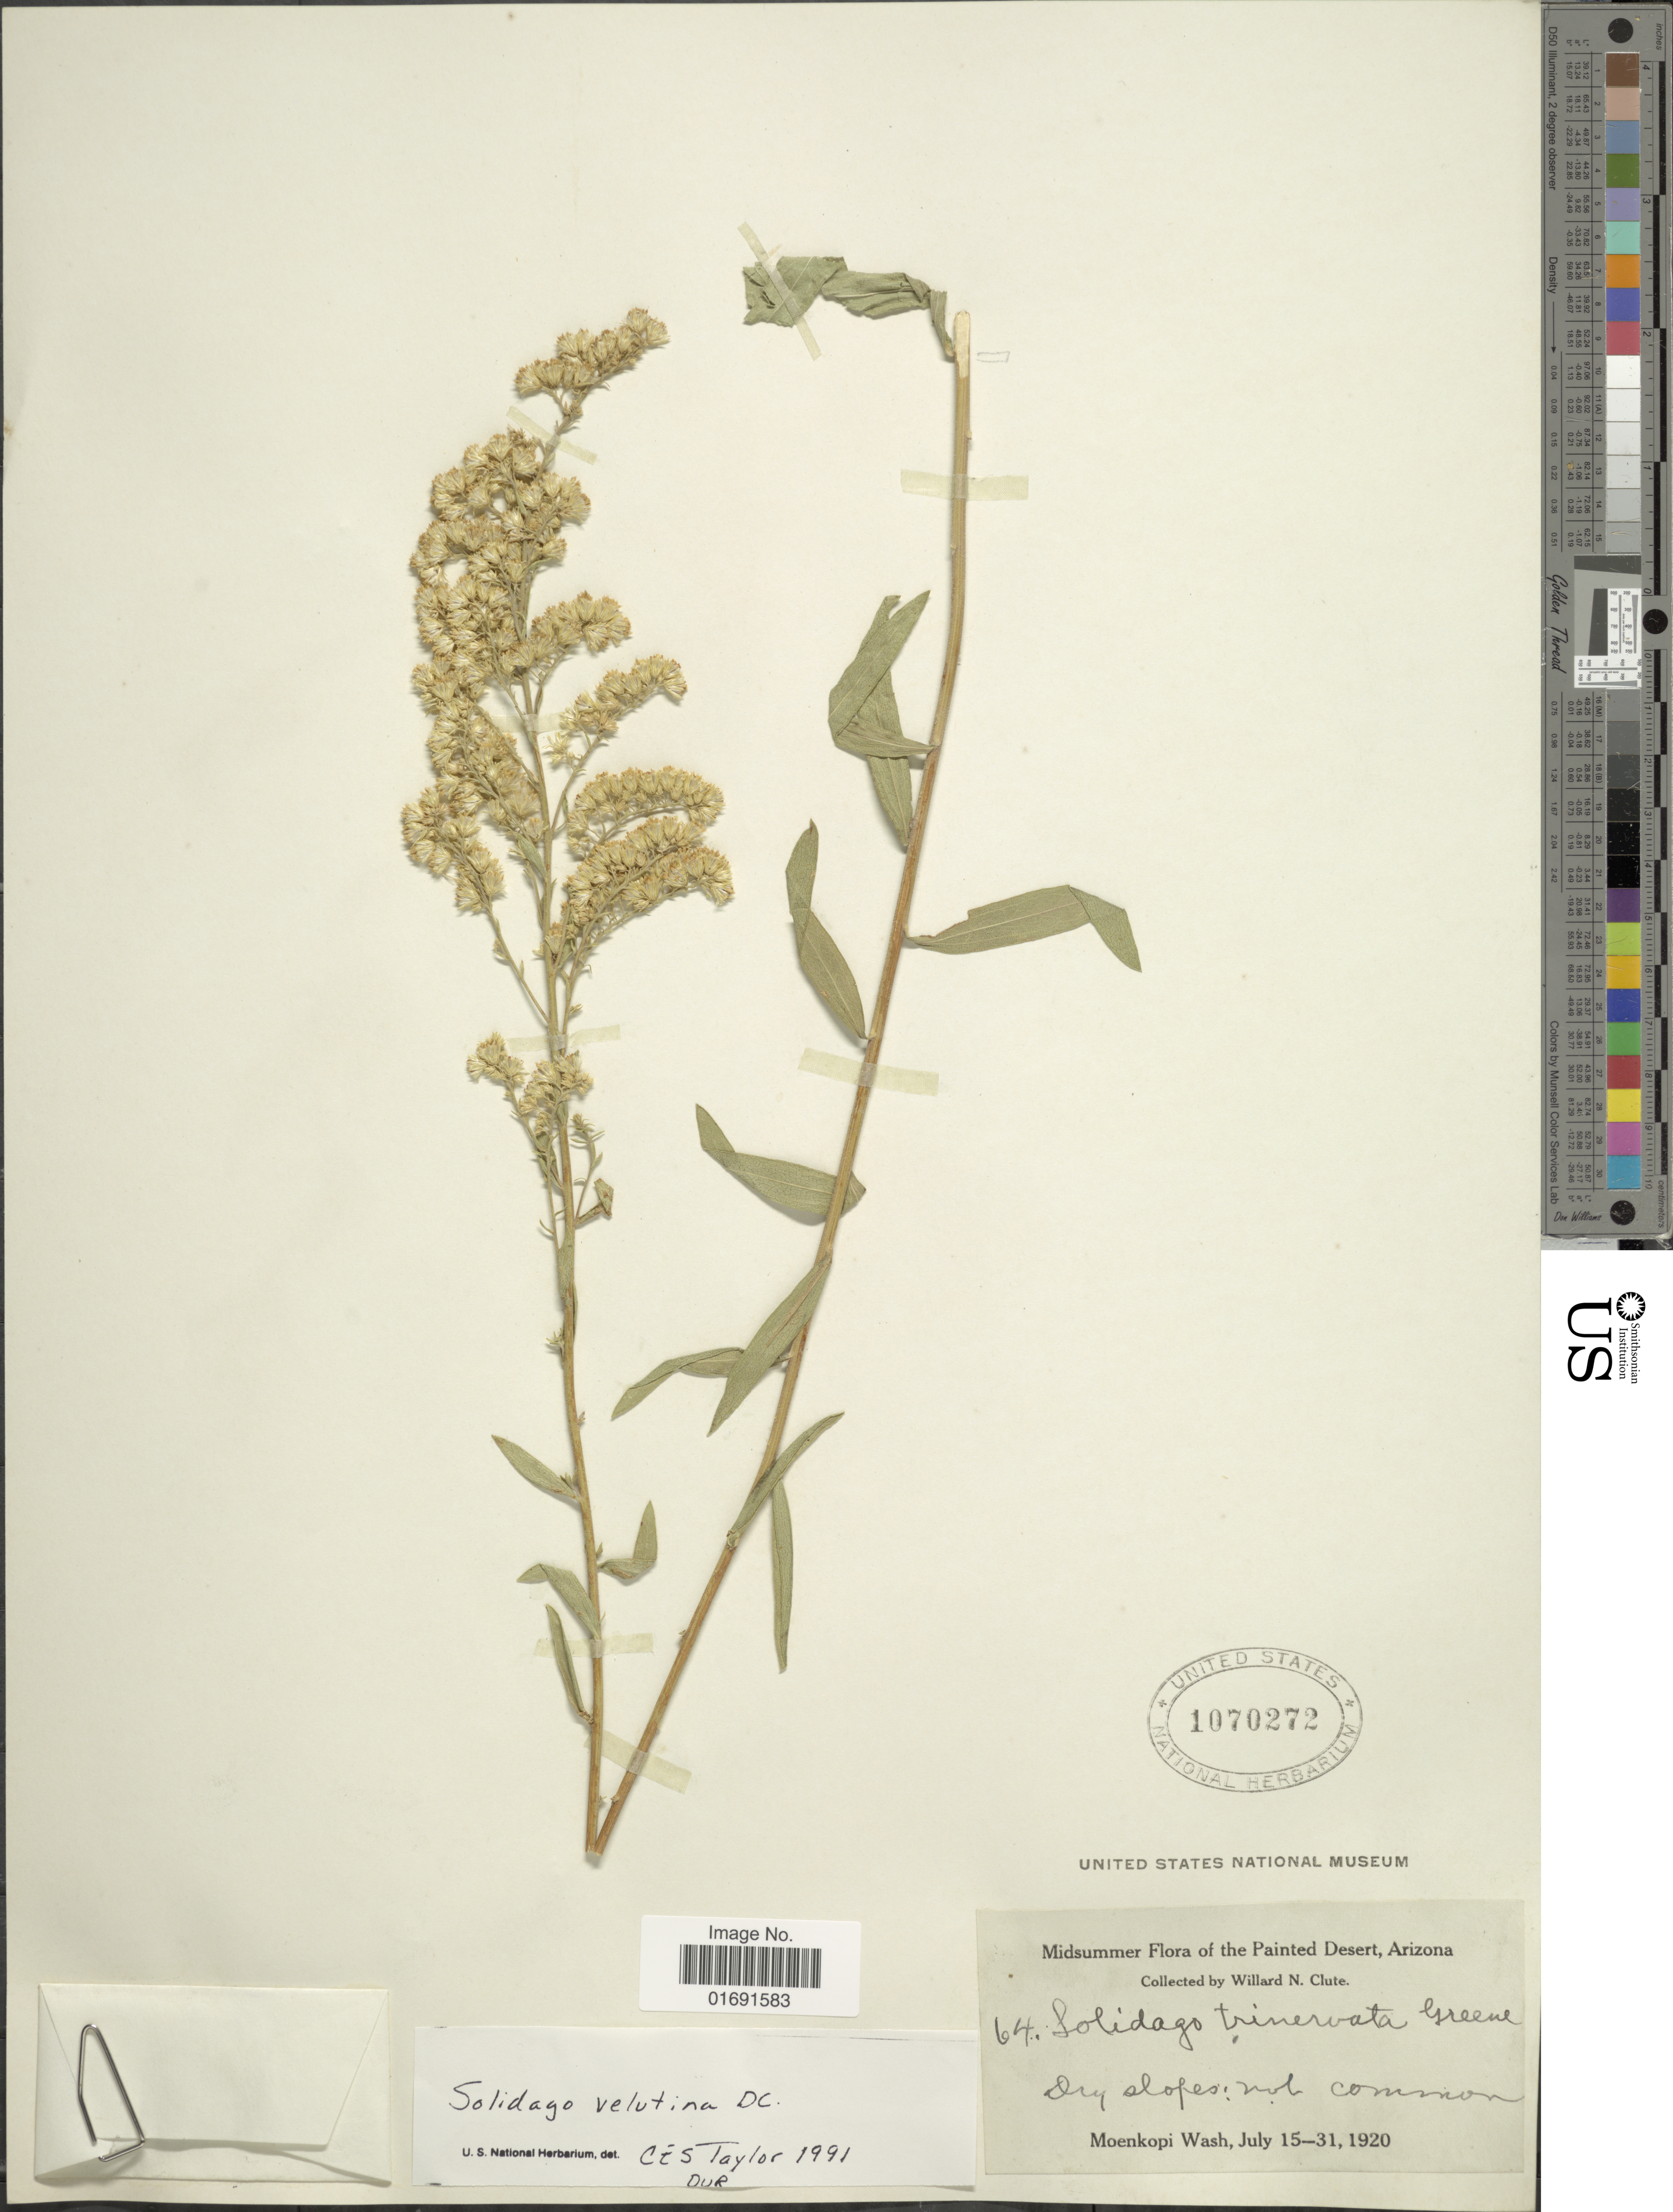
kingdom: Plantae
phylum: Tracheophyta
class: Magnoliopsida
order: Asterales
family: Asteraceae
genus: Solidago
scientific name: Solidago velutina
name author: DC.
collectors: W. N. Clute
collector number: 64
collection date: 1920-07-15/1920-07-31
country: United States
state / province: Arizona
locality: Painted Desert, Moenkopi Wash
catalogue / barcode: US 1070272